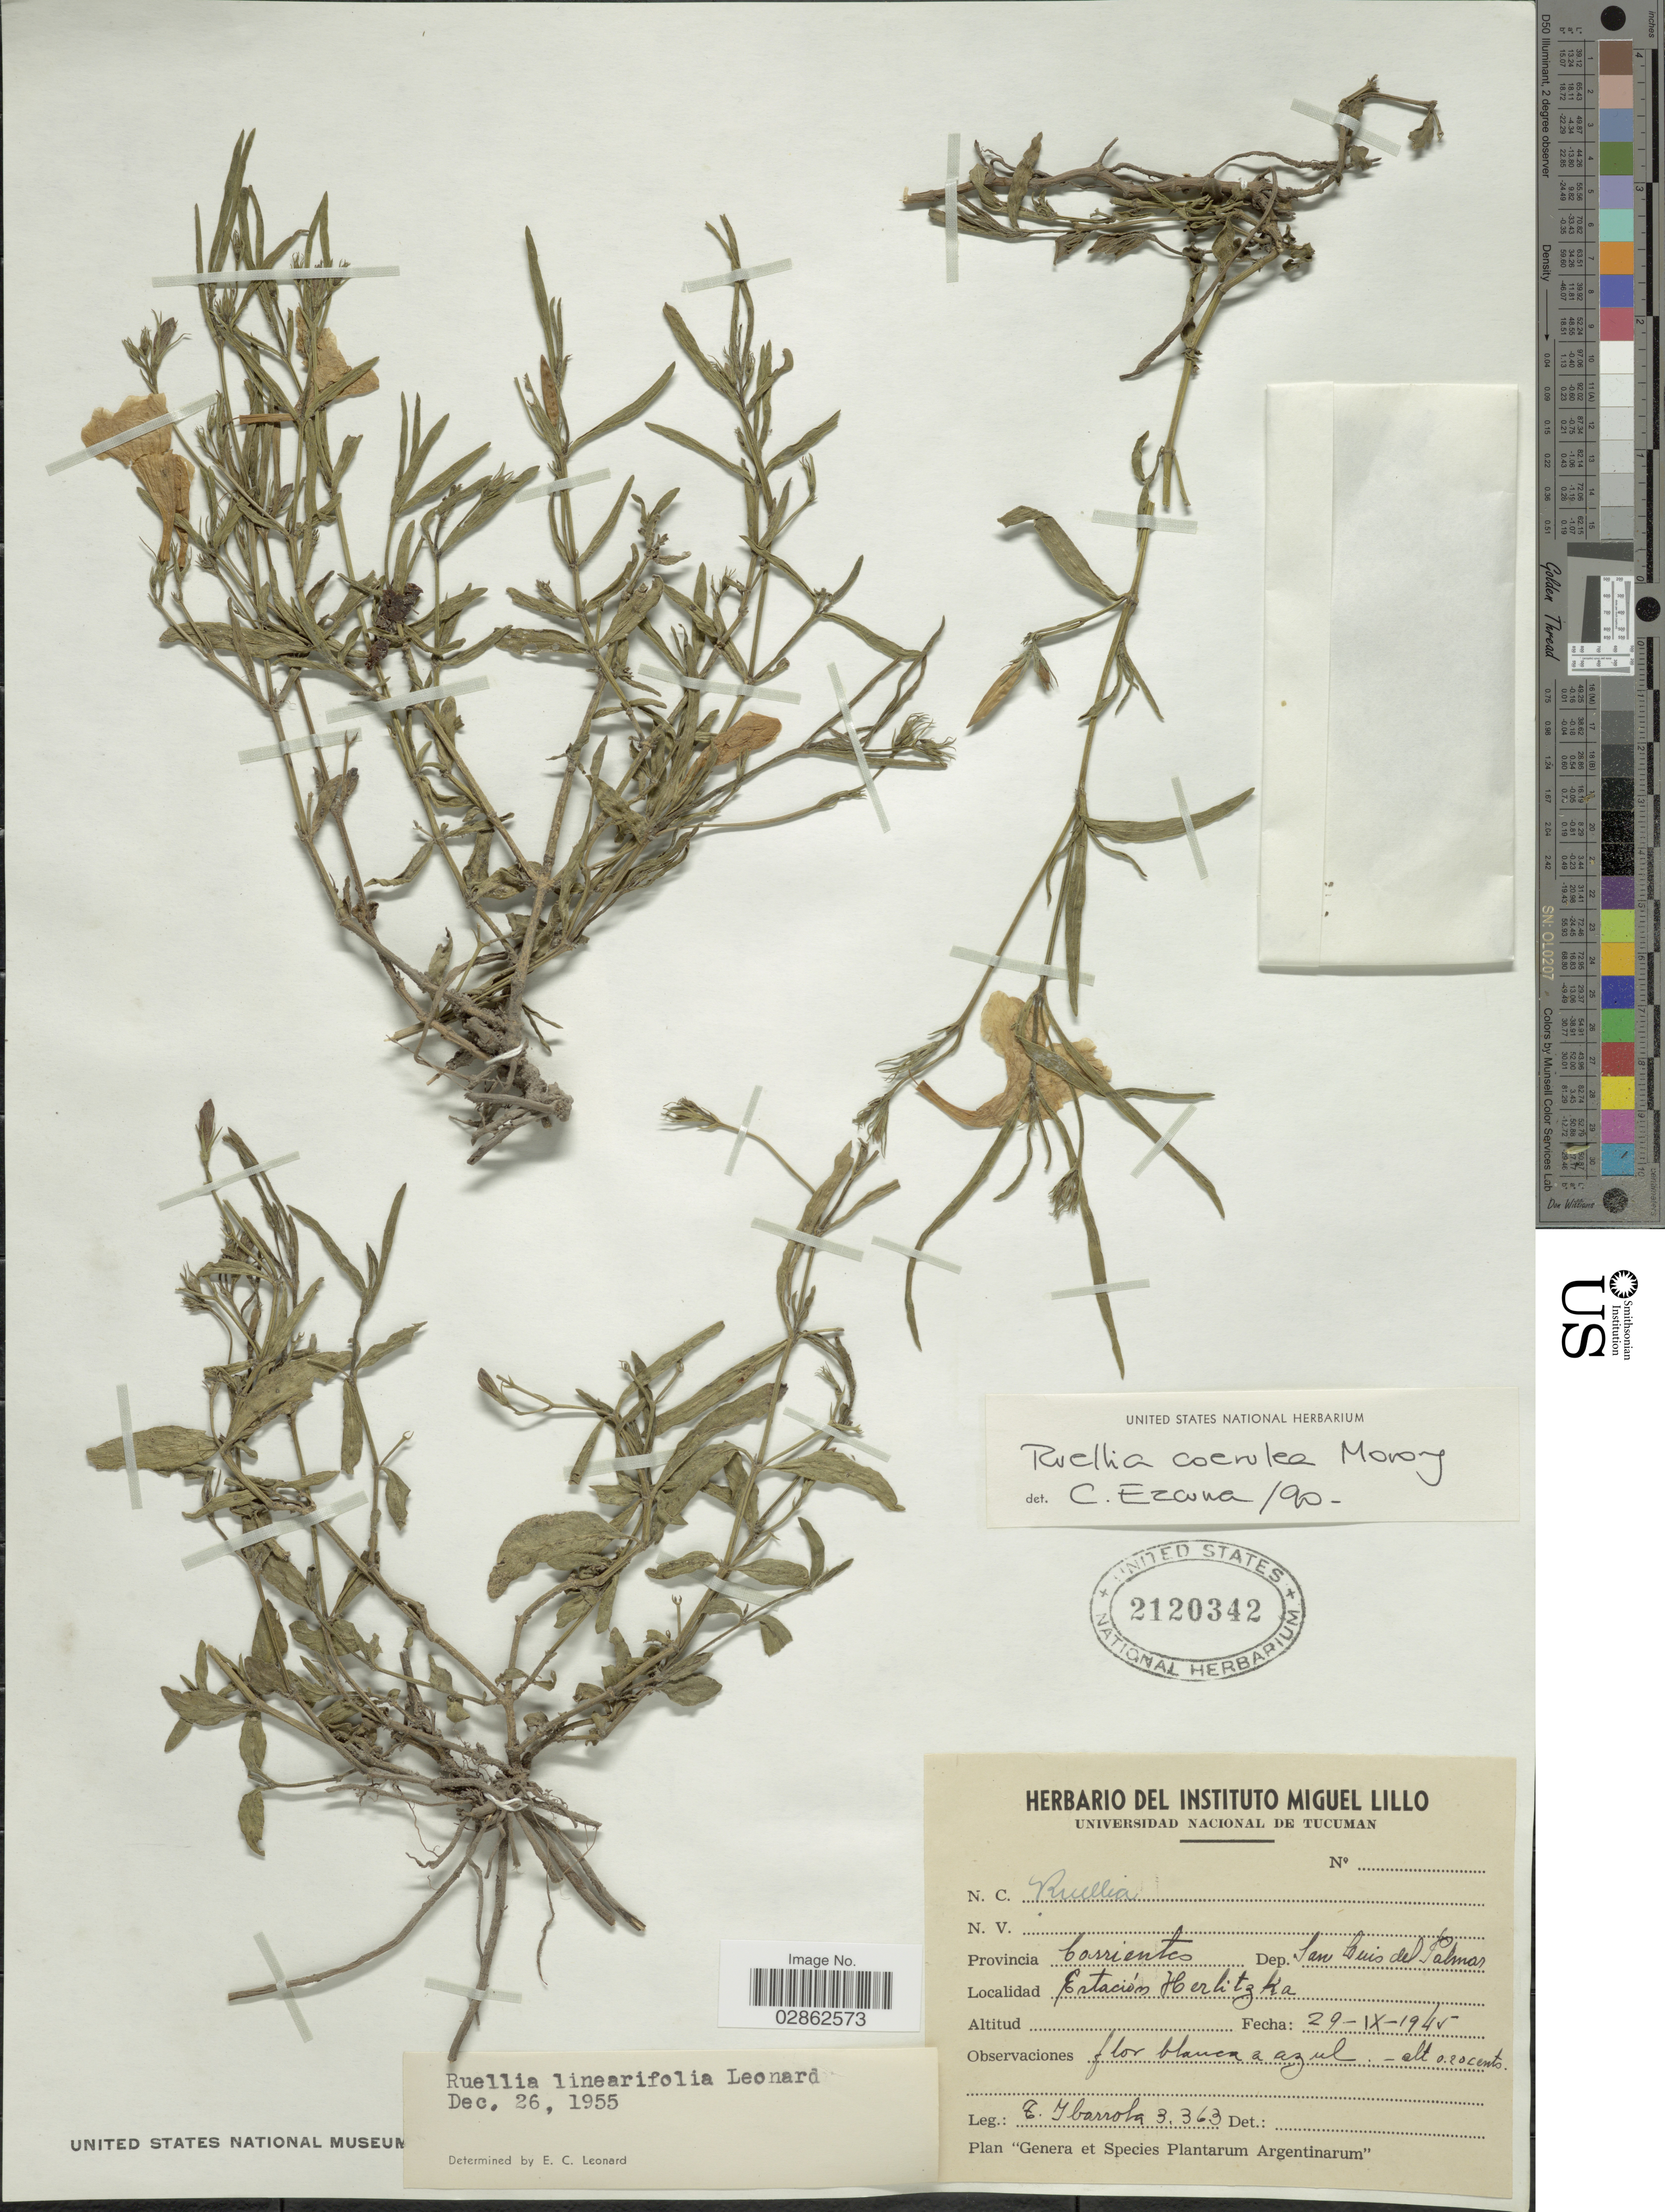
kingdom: Plantae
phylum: Tracheophyta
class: Magnoliopsida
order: Lamiales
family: Acanthaceae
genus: Ruellia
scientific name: Ruellia coerulea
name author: Morong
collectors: T. Ibarrola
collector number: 3363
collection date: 1945-09-29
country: Argentina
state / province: Corrientes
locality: Dep. San Luis del Palmas. Estación Herlitzka.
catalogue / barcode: US 2120342